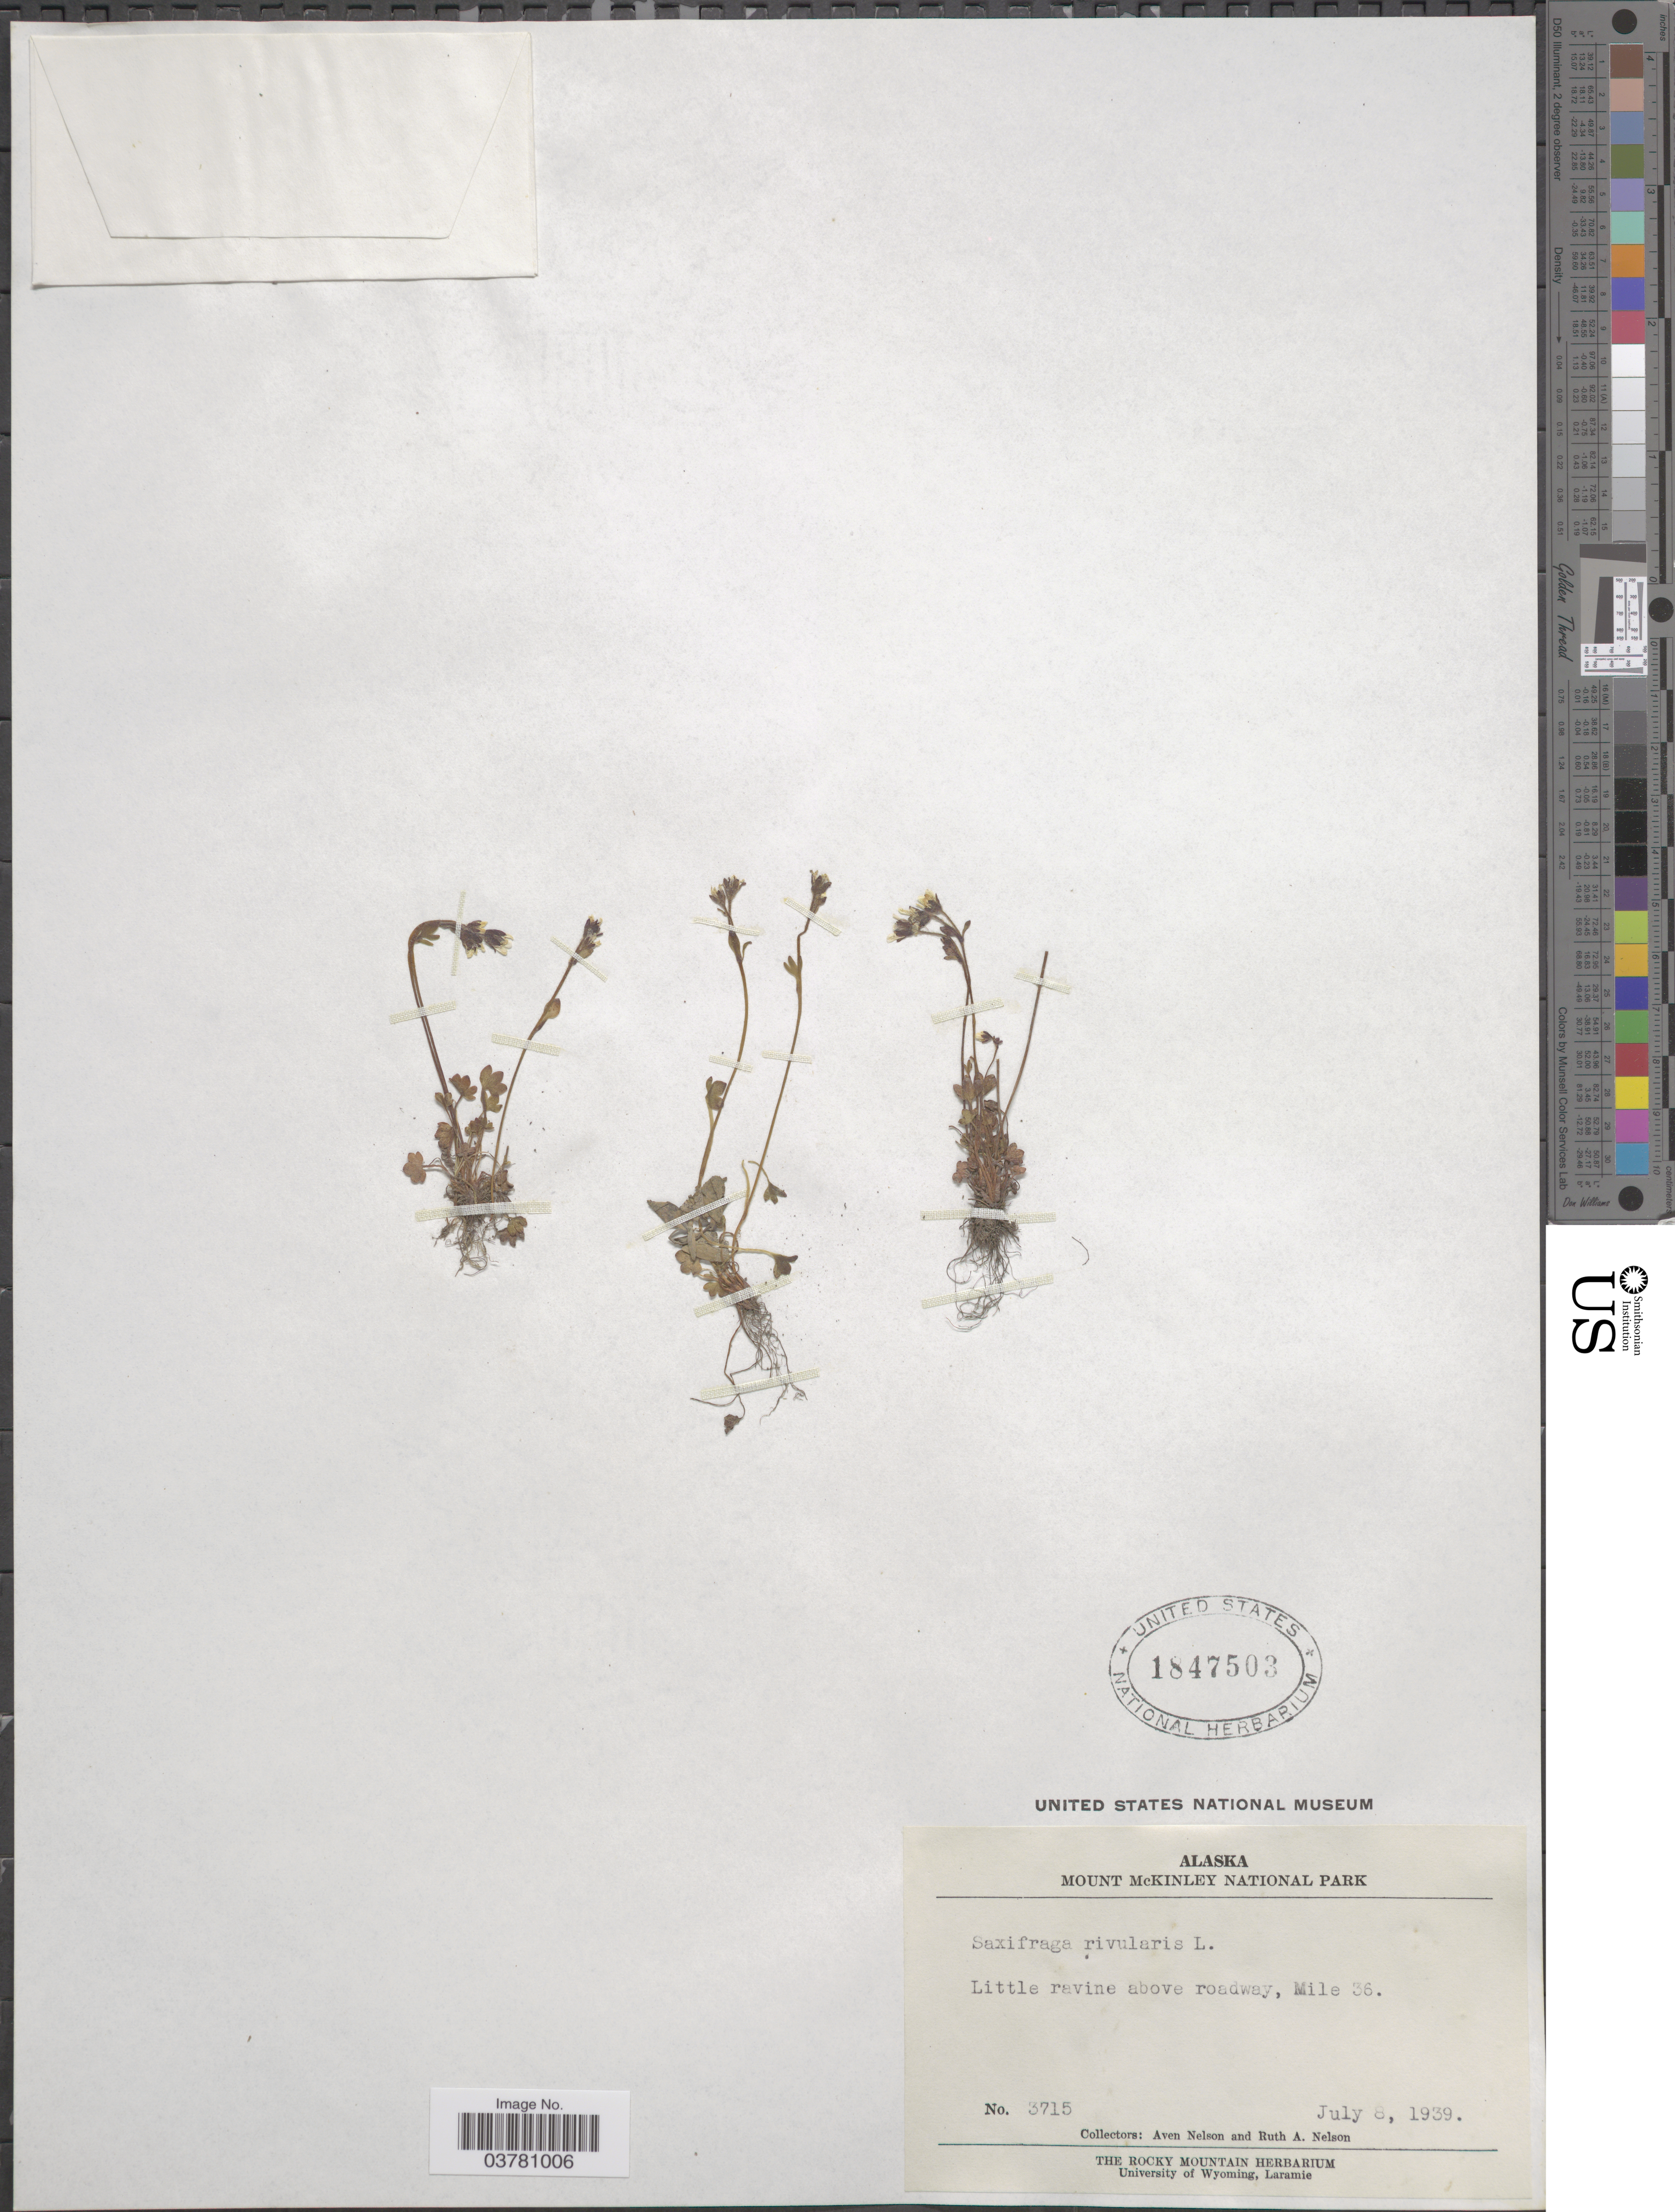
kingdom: Plantae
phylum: Tracheophyta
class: Magnoliopsida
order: Saxifragales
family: Saxifragaceae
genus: Saxifraga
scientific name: Saxifraga rivularis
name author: L.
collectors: A. Nelson & R. A. Nelson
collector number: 3715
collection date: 1939-07-08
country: United States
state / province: Alaska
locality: Moun McKinley National Park. Little ravine above roadway, Mile 36.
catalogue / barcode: US 1847503